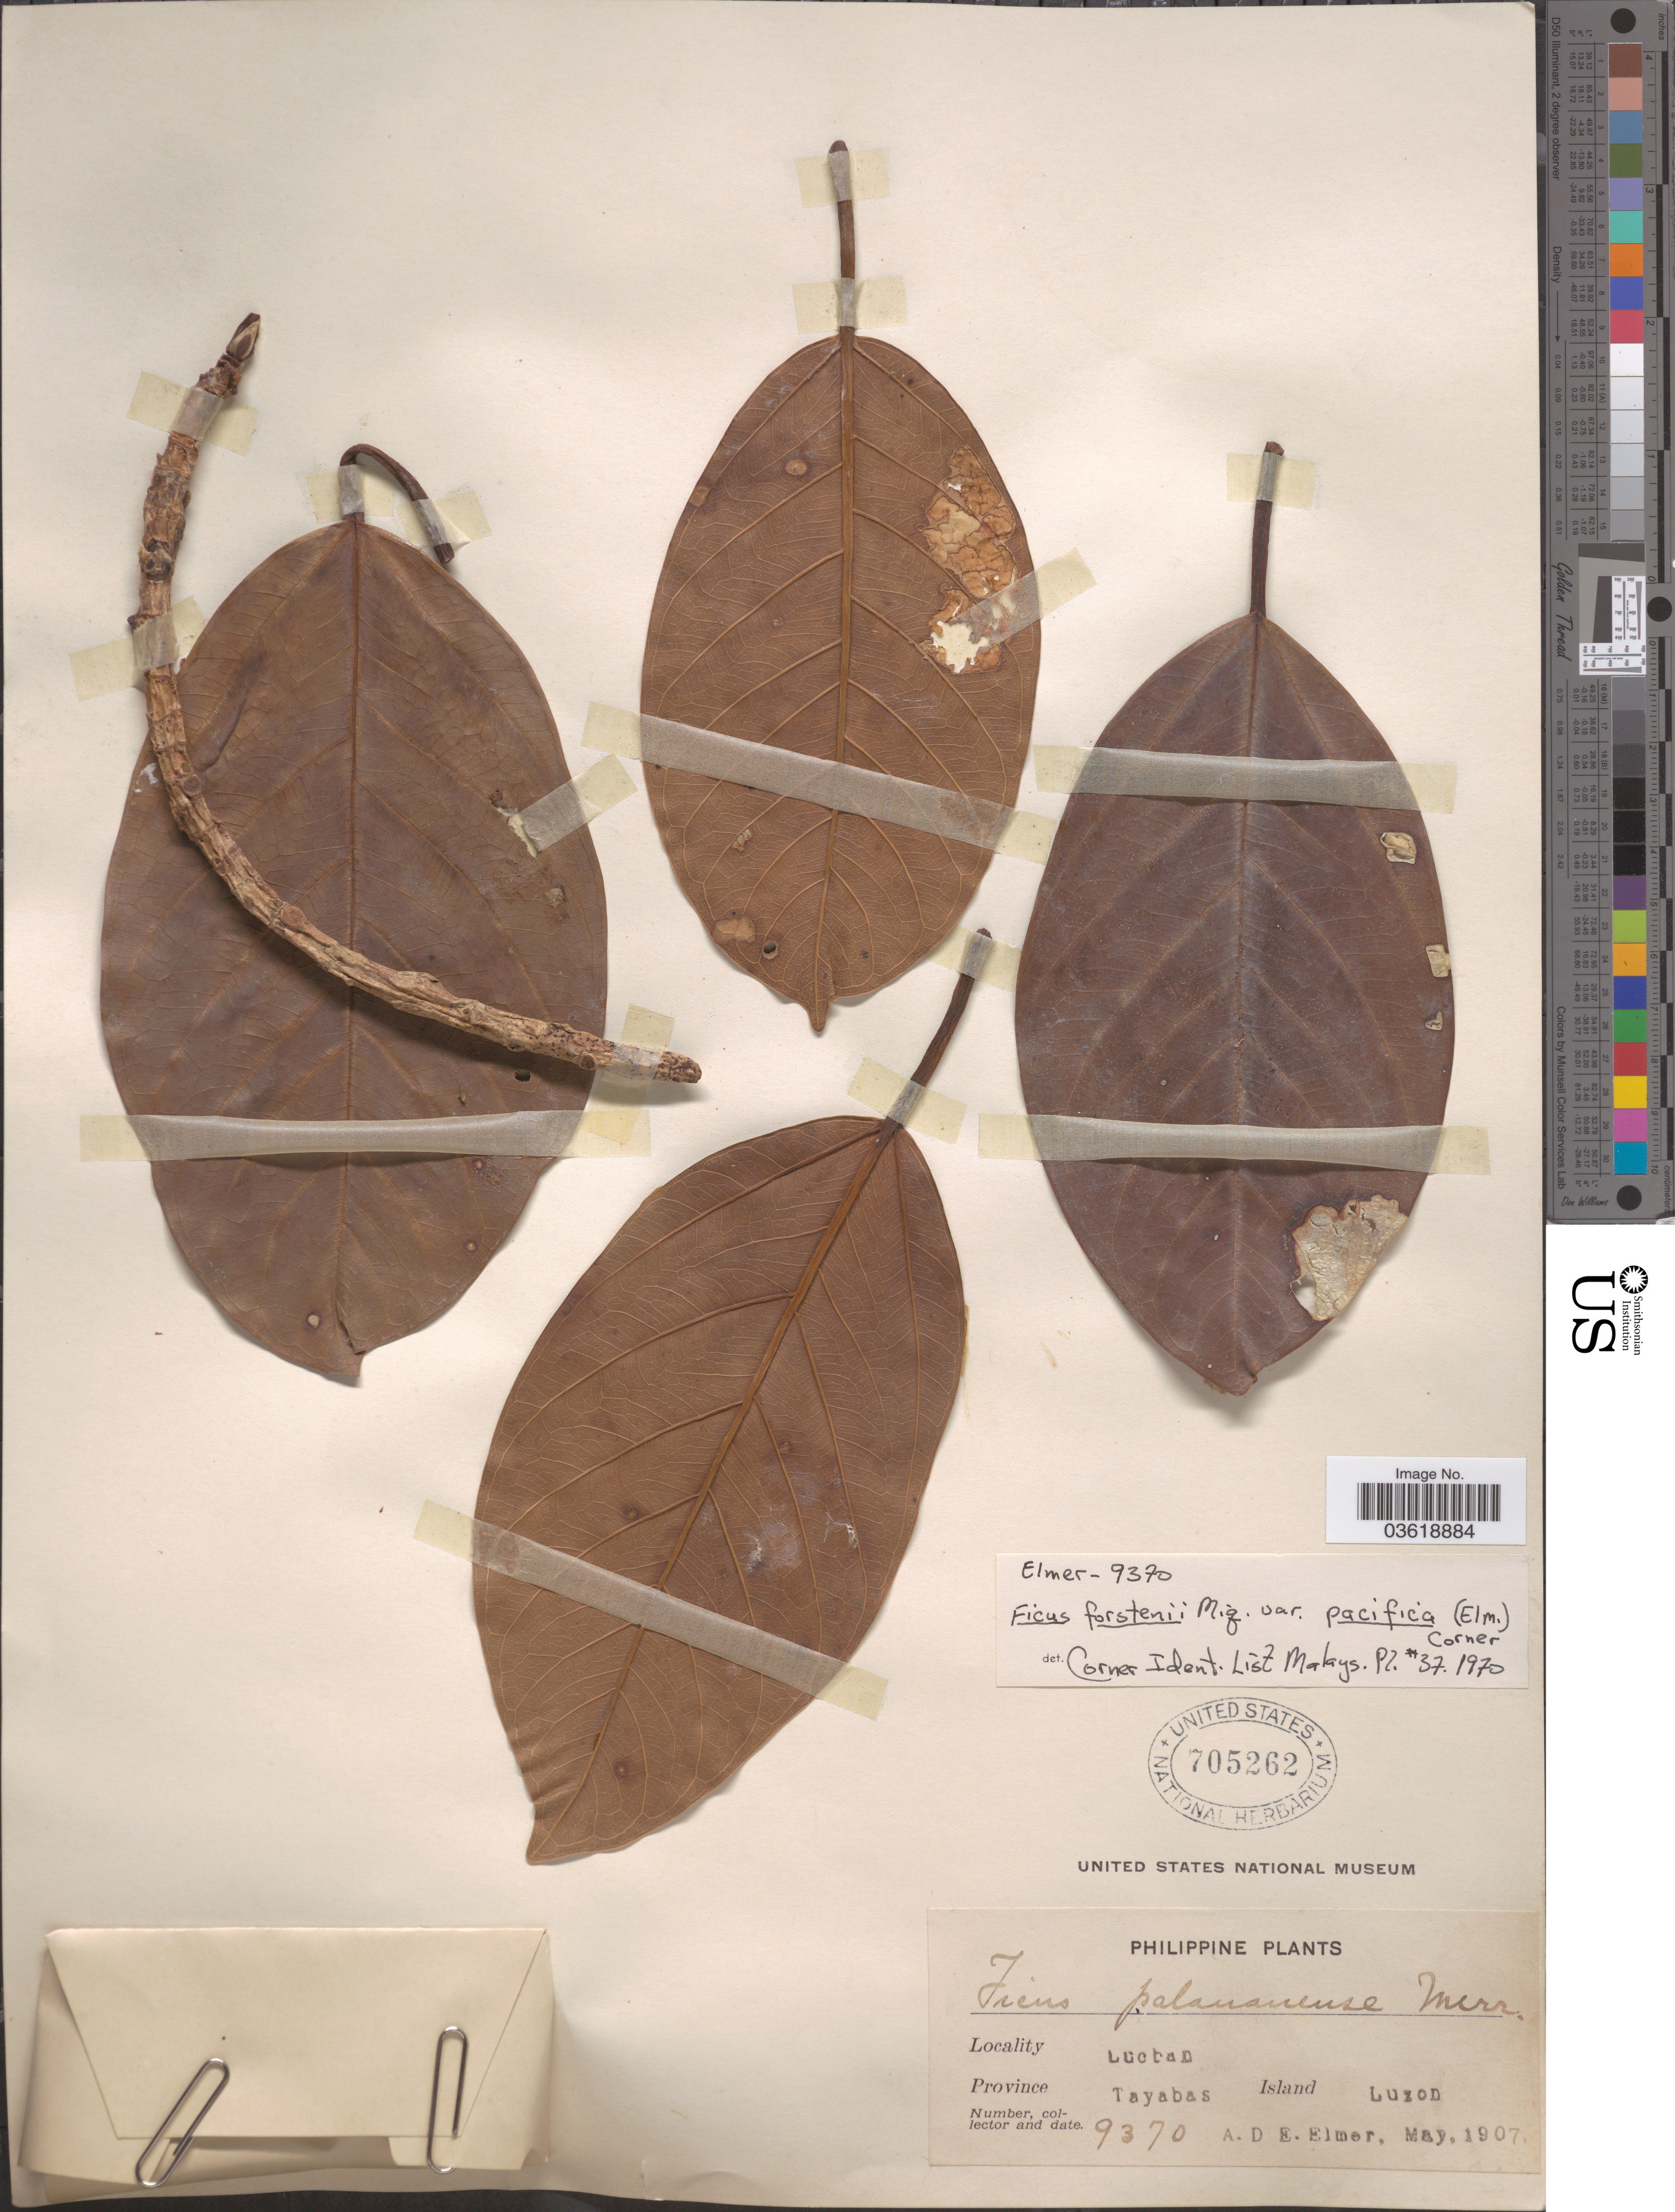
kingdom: Plantae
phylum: Tracheophyta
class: Magnoliopsida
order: Rosales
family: Moraceae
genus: Ficus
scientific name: Ficus forstenii var. pacifica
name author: (Elmer) Corner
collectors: A. D. E. Elmer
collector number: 9370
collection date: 1907-05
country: Philippines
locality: Lucban. Province Tayabas. Island Luzon.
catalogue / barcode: US 705262